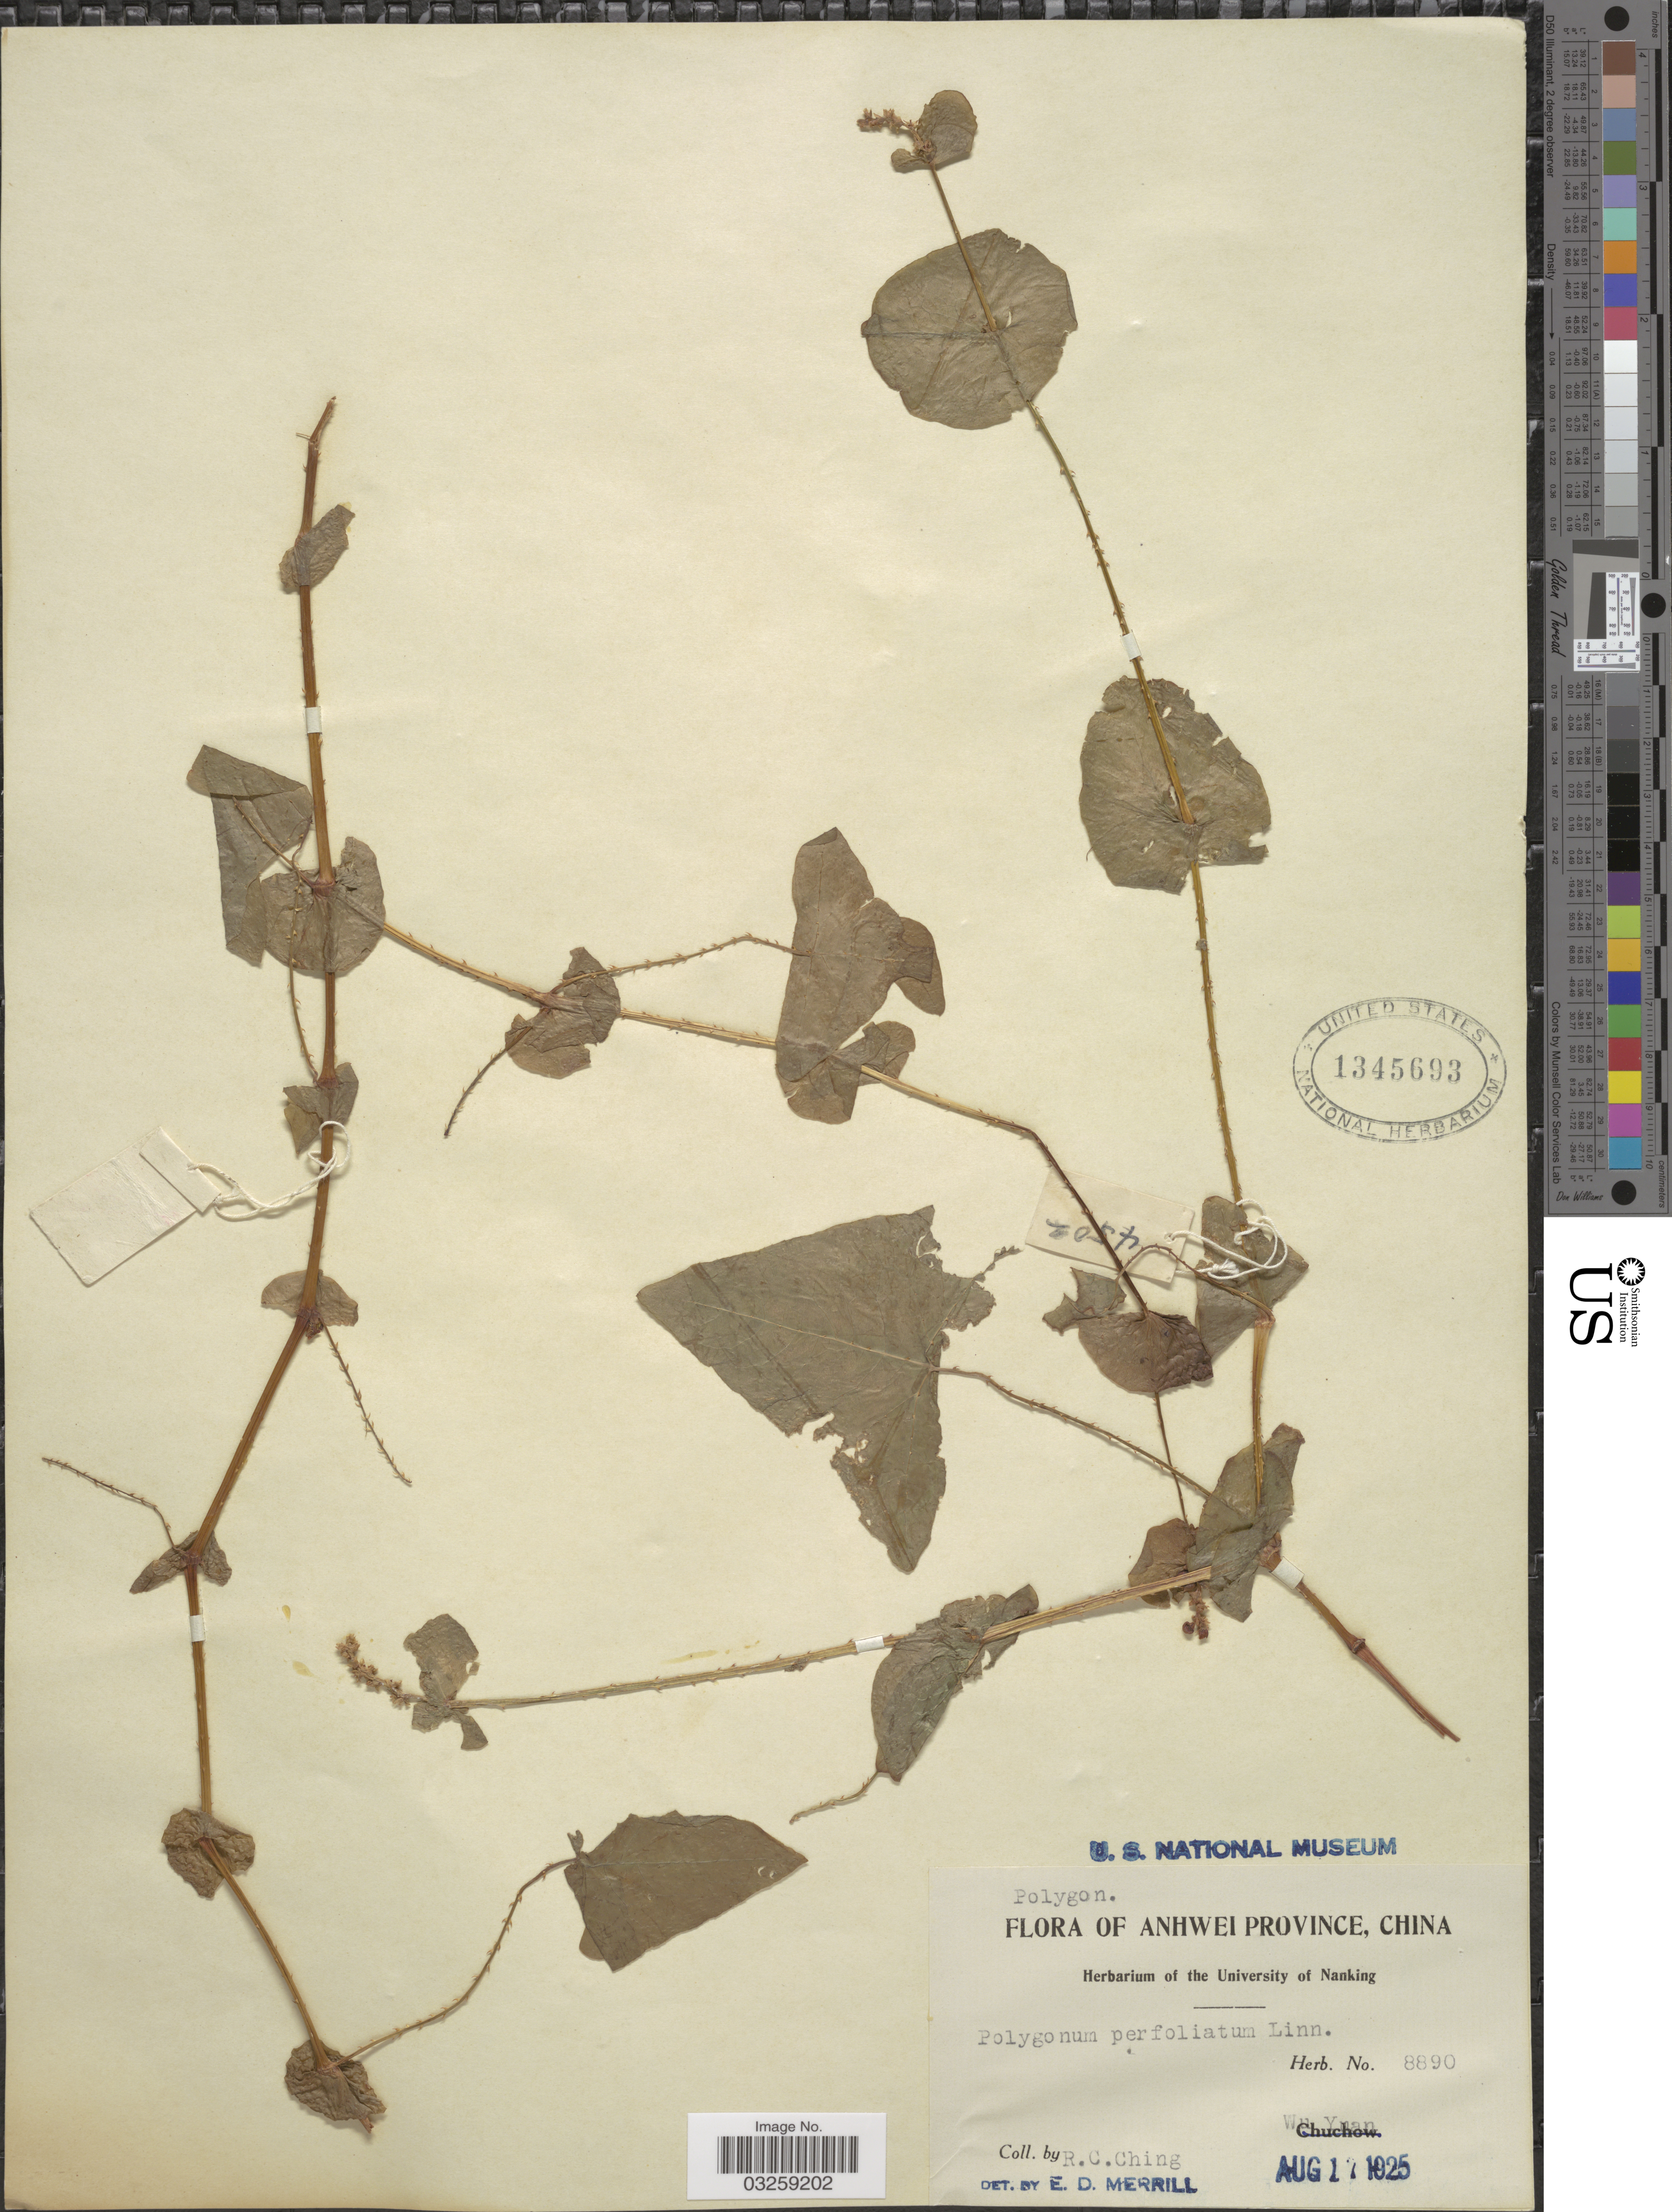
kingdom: Plantae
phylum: Tracheophyta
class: Magnoliopsida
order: Caryophyllales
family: Polygonaceae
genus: Polygonum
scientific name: Polygonum perfoliatum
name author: L.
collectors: R. C. Ching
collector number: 8890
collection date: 1925-08-17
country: China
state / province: Anhui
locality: Anhwei Province. Wu Yuan.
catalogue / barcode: US 1345693